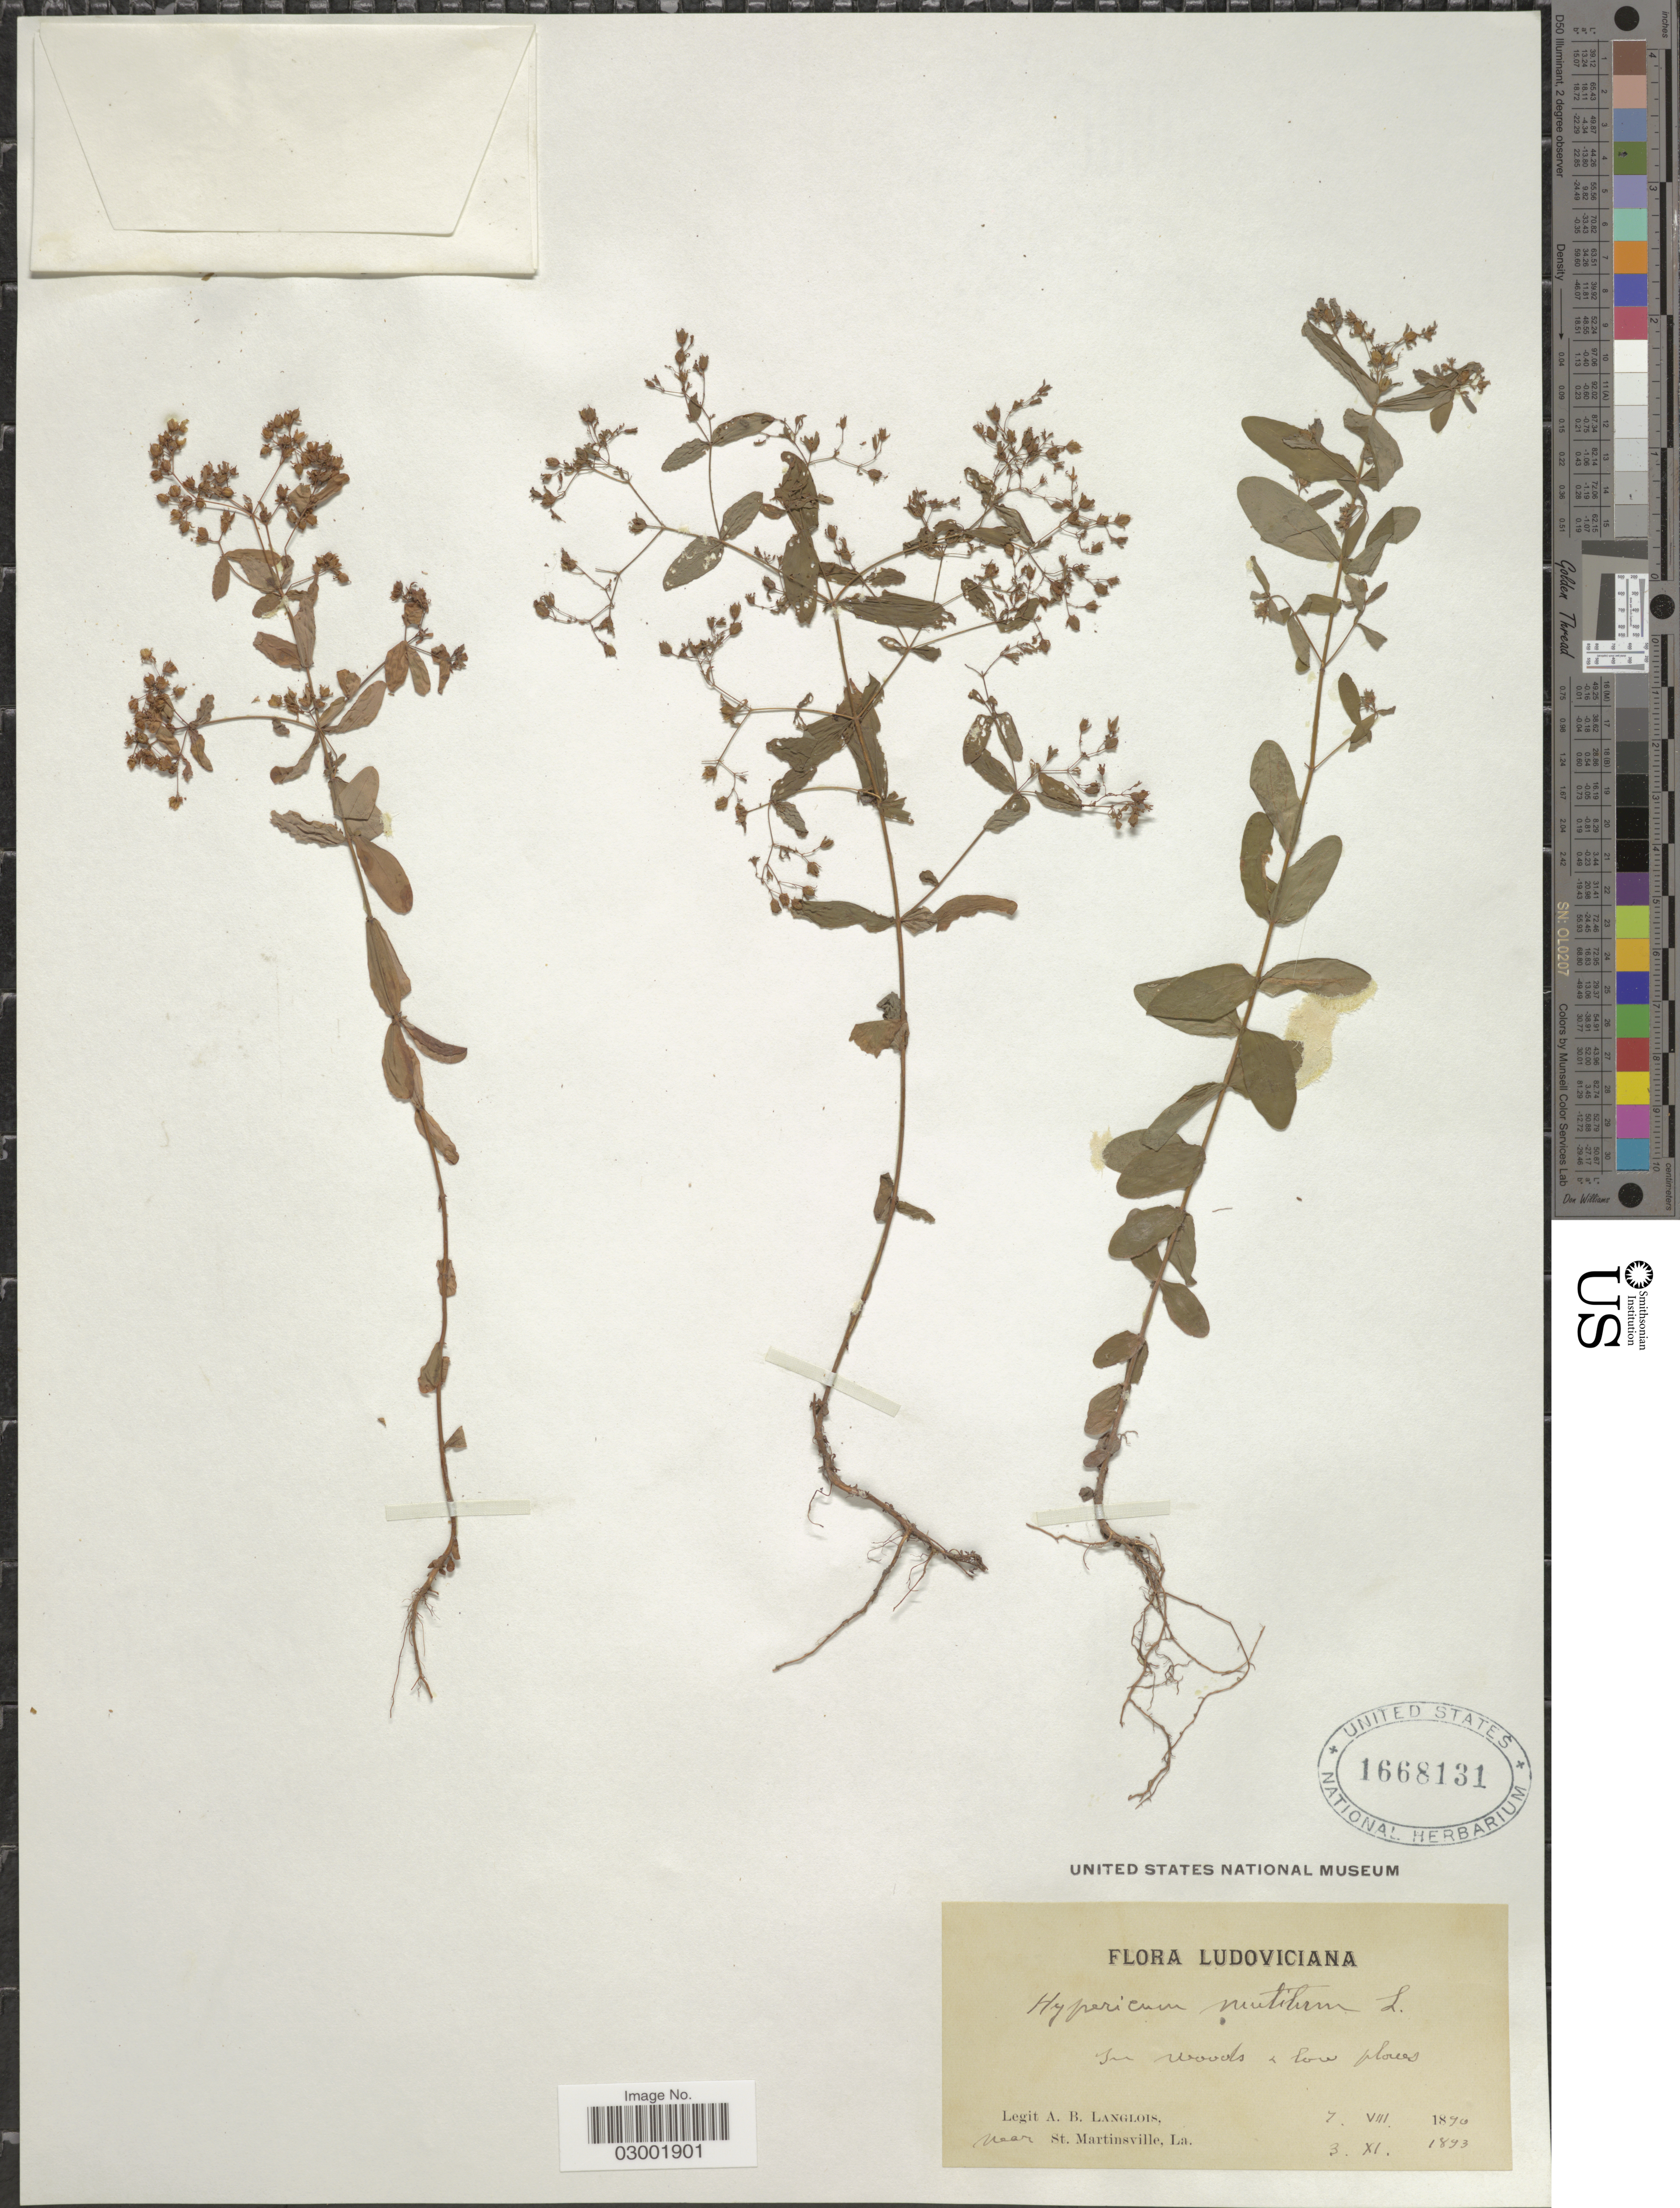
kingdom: Plantae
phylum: Tracheophyta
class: Magnoliopsida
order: Malpighiales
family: Hypericaceae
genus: Hypericum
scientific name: Hypericum mutilum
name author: L.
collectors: A. Langlois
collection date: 1890-08-07/1893-11-03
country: United States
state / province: Louisiana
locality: Near St. Martinsville.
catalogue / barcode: US 1668131